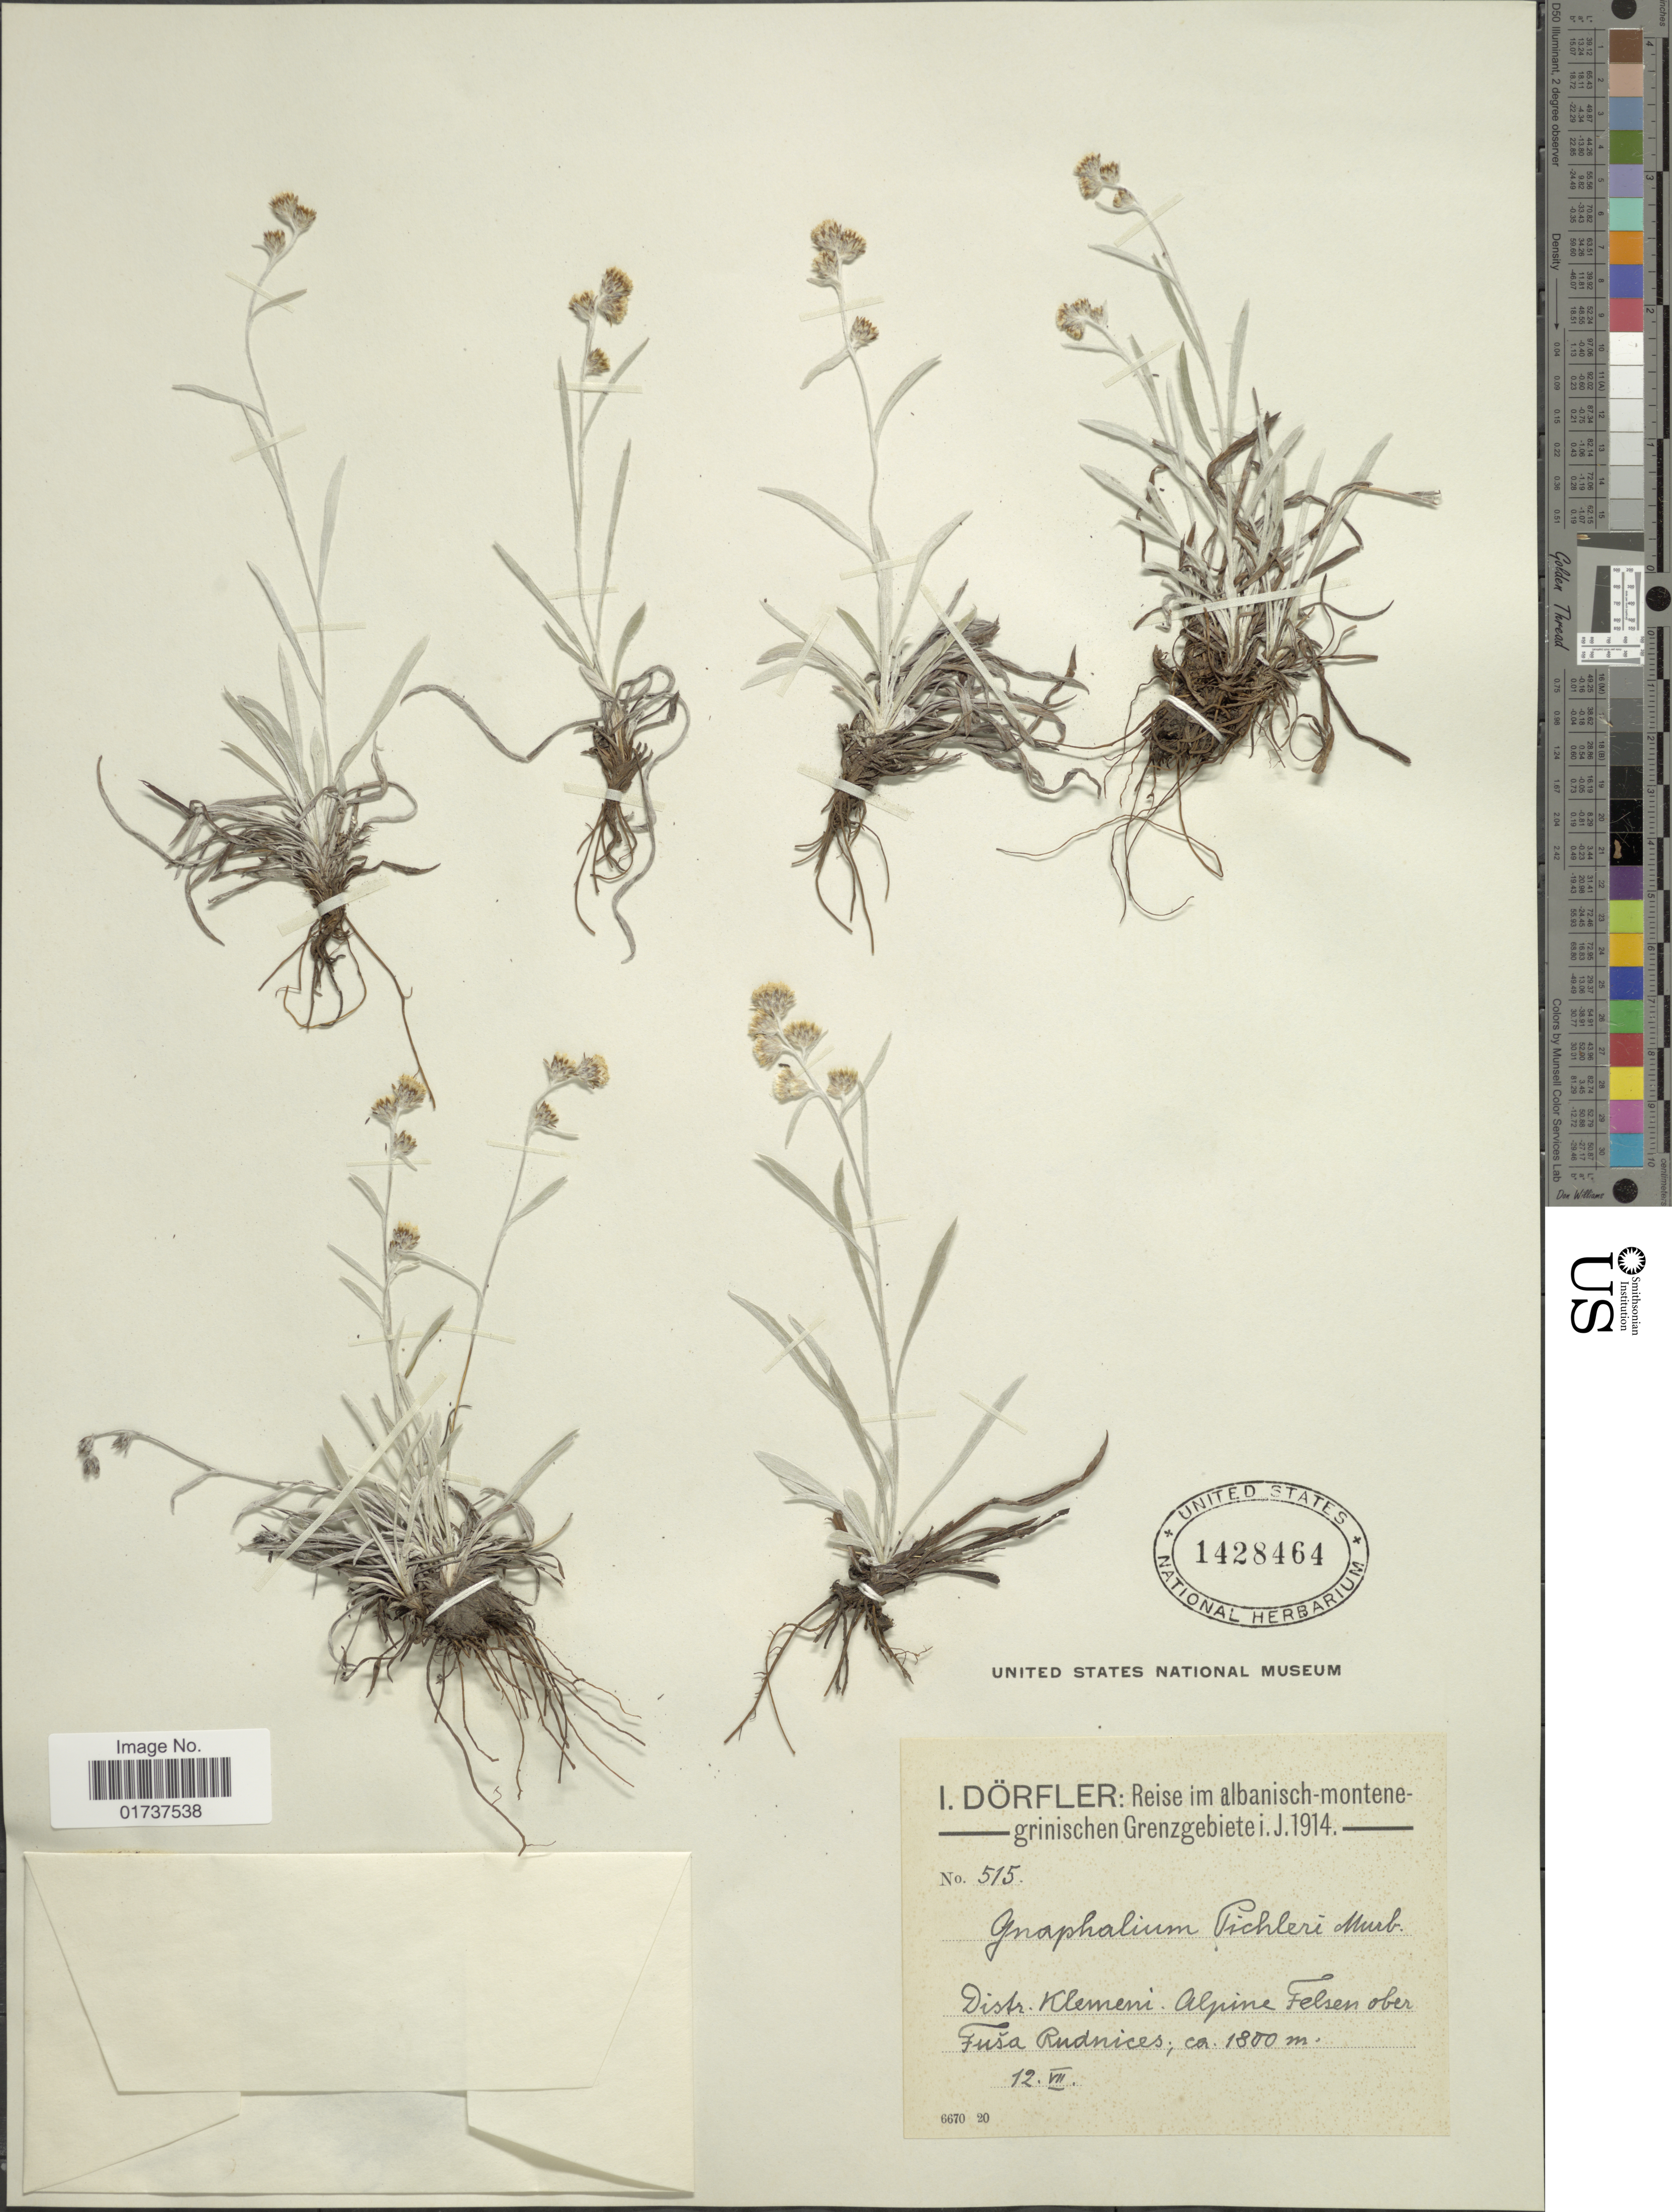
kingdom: Plantae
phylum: Tracheophyta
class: Magnoliopsida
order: Asterales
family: Asteraceae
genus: Gnaphalium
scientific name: Gnaphalium pichleri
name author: Murb.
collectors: I. Dörfler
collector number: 515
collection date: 1914-07-12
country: Albania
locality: Im ablbanisch-montene- grinischen Grenzgebiete, Distr. Klemeni, Alpine Felsen ober Fusa Rudnices [interpreted]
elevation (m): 1800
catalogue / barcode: US 1428464